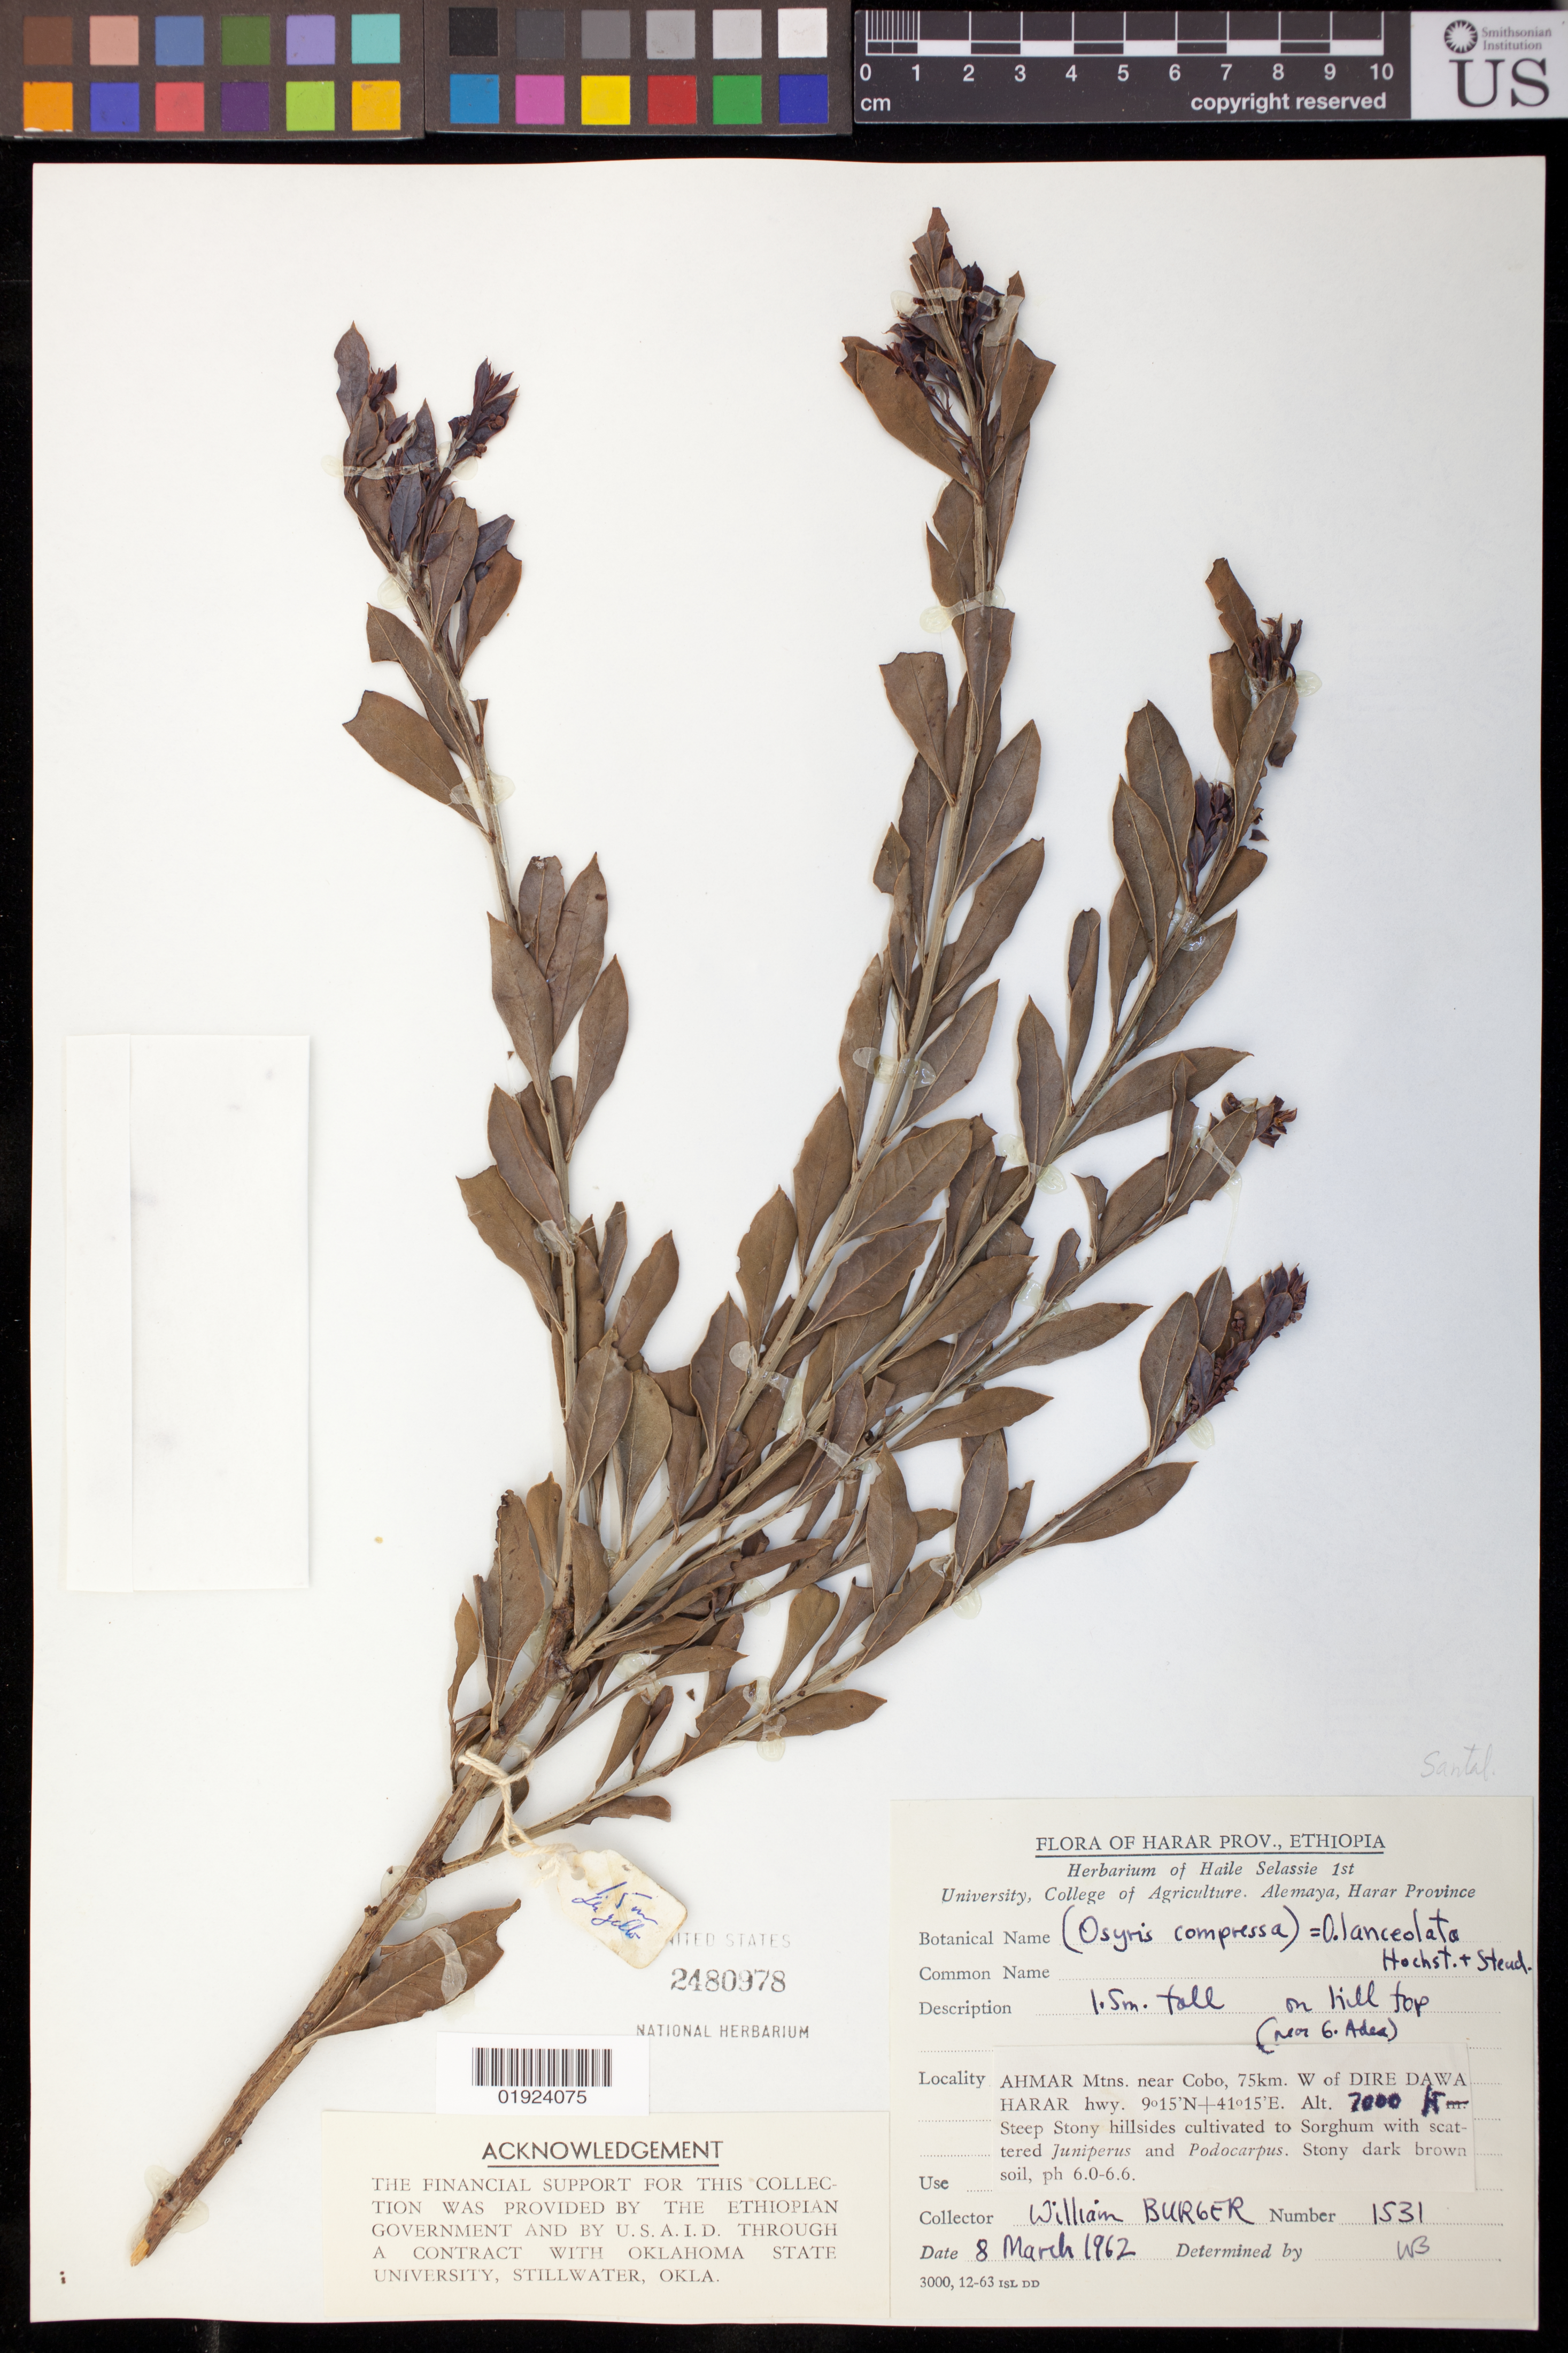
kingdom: Plantae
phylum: Tracheophyta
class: Magnoliopsida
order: Santalales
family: Santalaceae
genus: Osyris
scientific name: Osyris quadripartita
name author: Salzm. ex Decne.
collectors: W. Burger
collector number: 1531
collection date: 1962-03-08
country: Ethiopia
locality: Ahman Mtns. near Covo, 75 km W of Dire Dawa Harar hwy.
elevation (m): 2134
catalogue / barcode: US 2480978